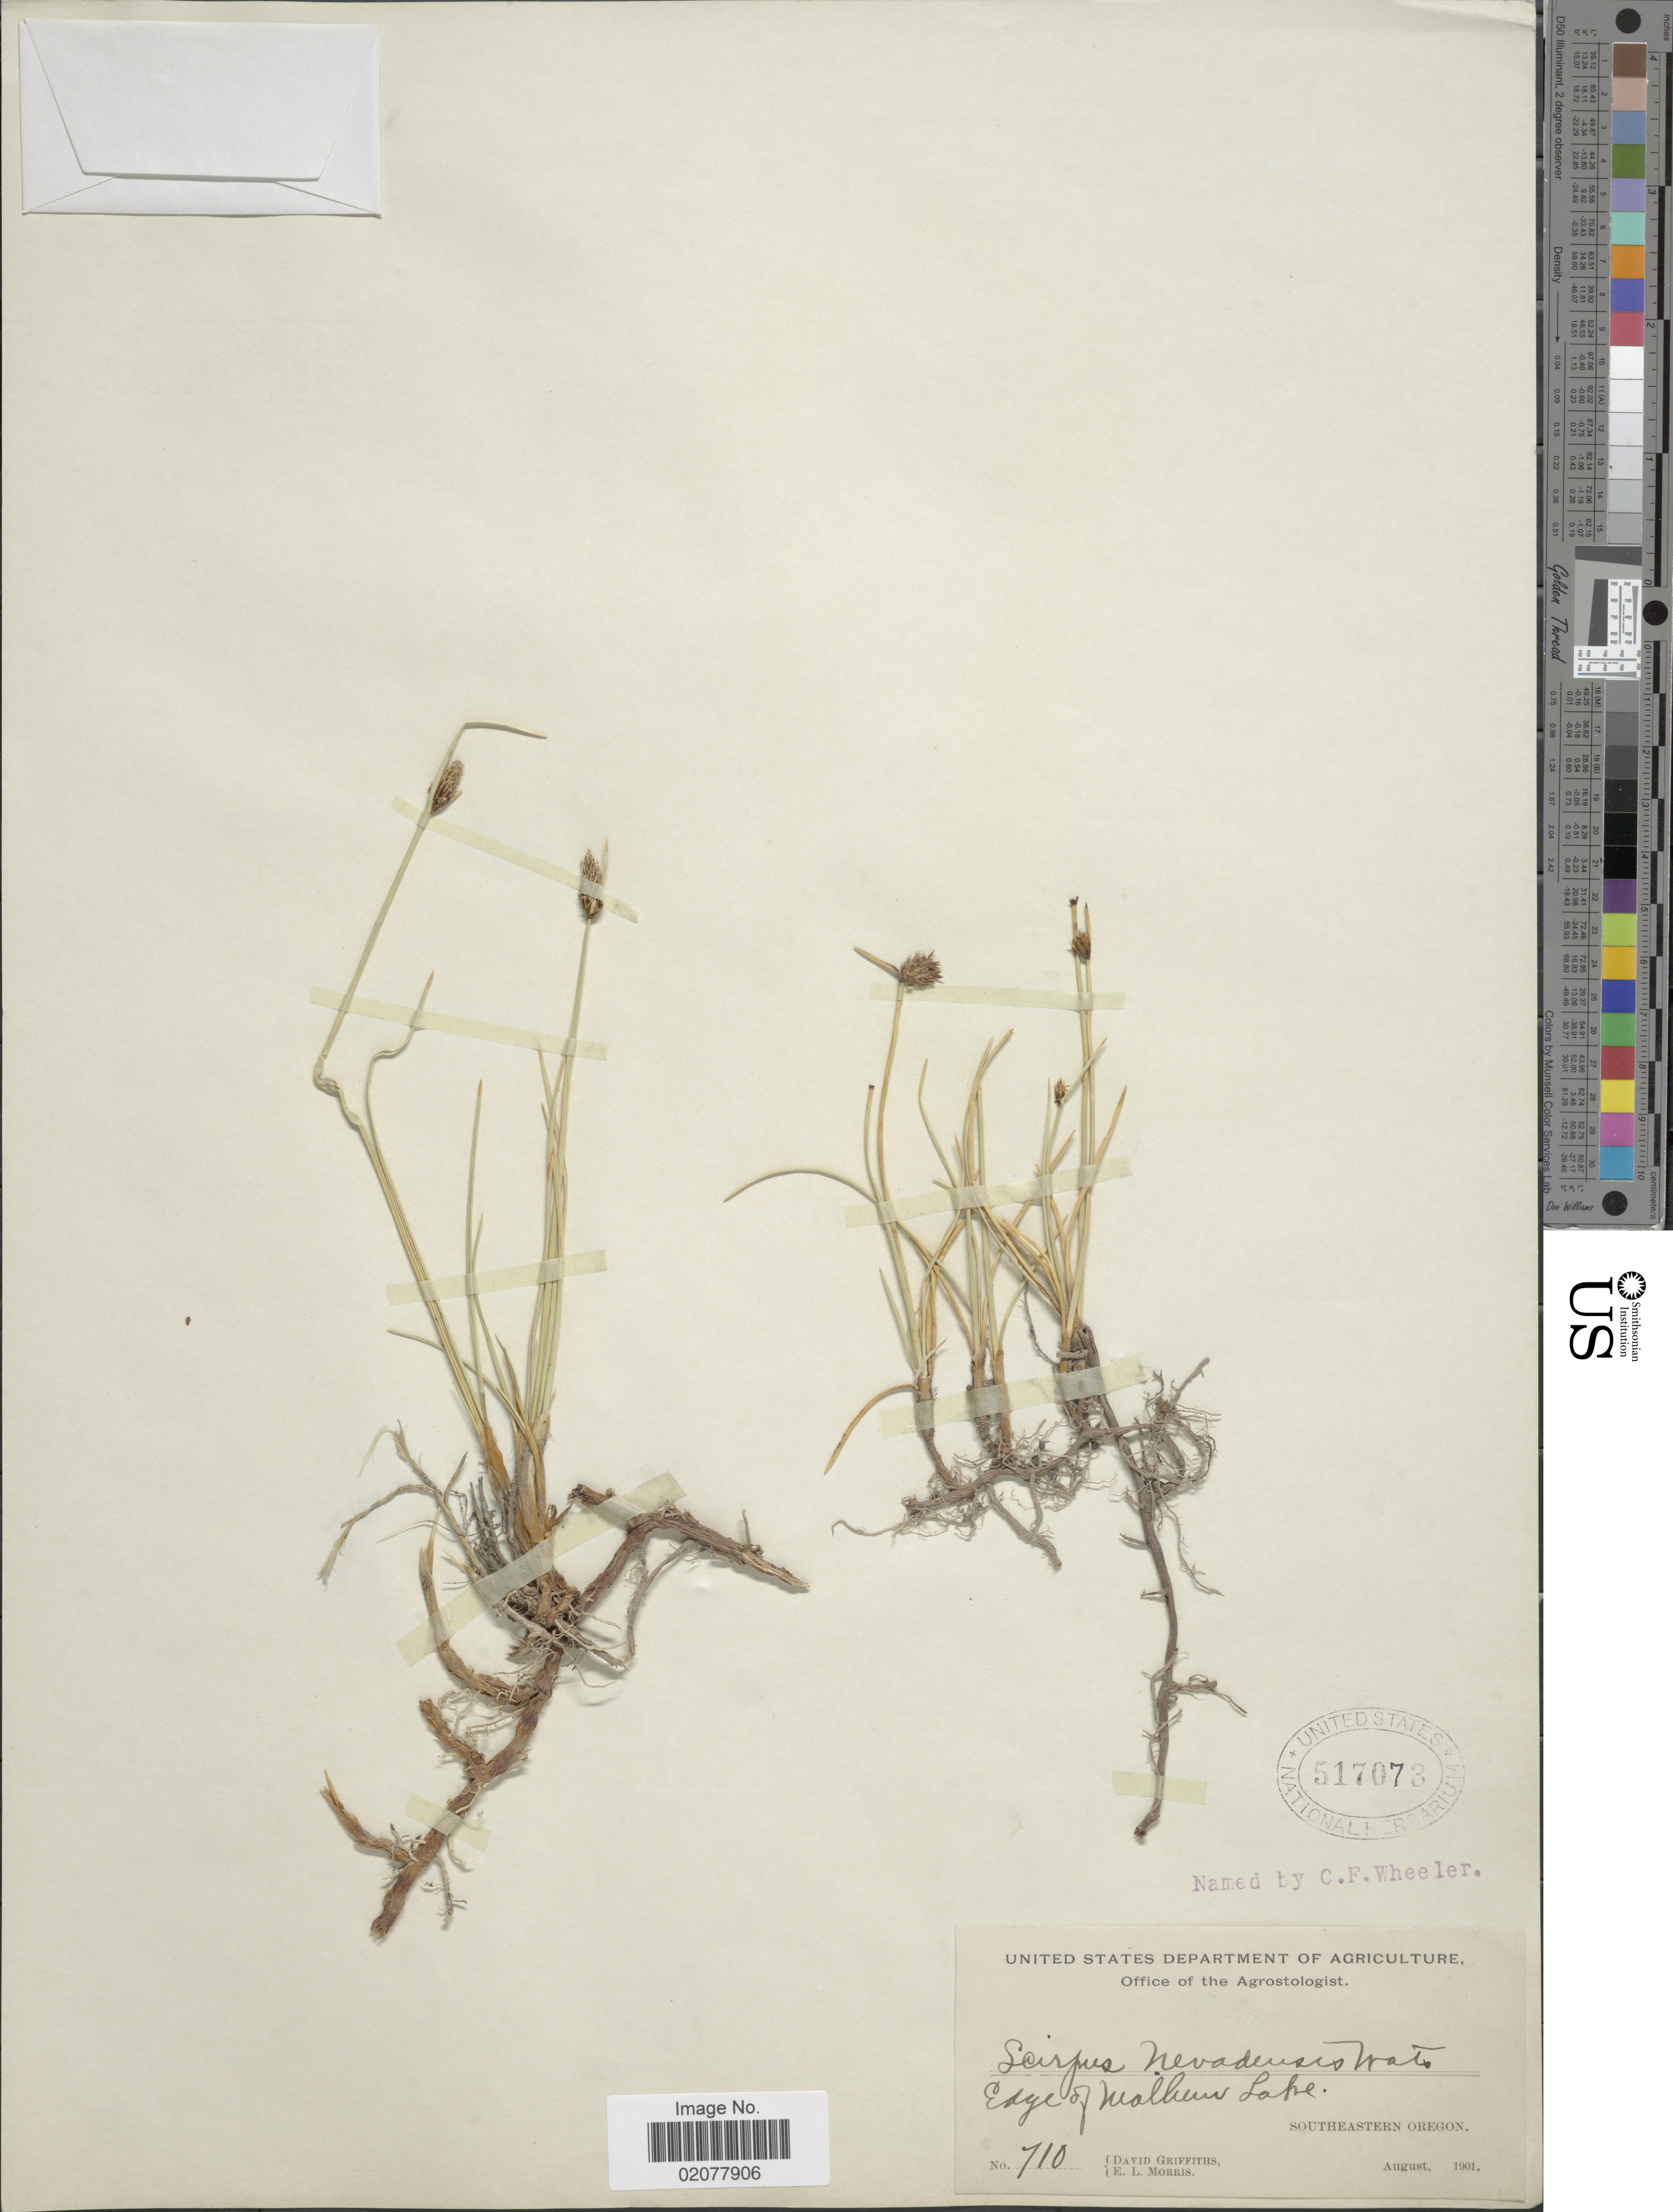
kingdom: Plantae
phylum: Tracheophyta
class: Liliopsida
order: Poales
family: Cyperaceae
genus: Amphiscirpus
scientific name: Amphiscirpus nevadensis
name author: (S. Watson) Oteng-Yeb.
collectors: D. Griffiths & E. Morris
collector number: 710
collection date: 1901-08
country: United States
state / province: Oregon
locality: Edge of Malheur Lake, Southeastern Oregon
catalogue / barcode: US 517073